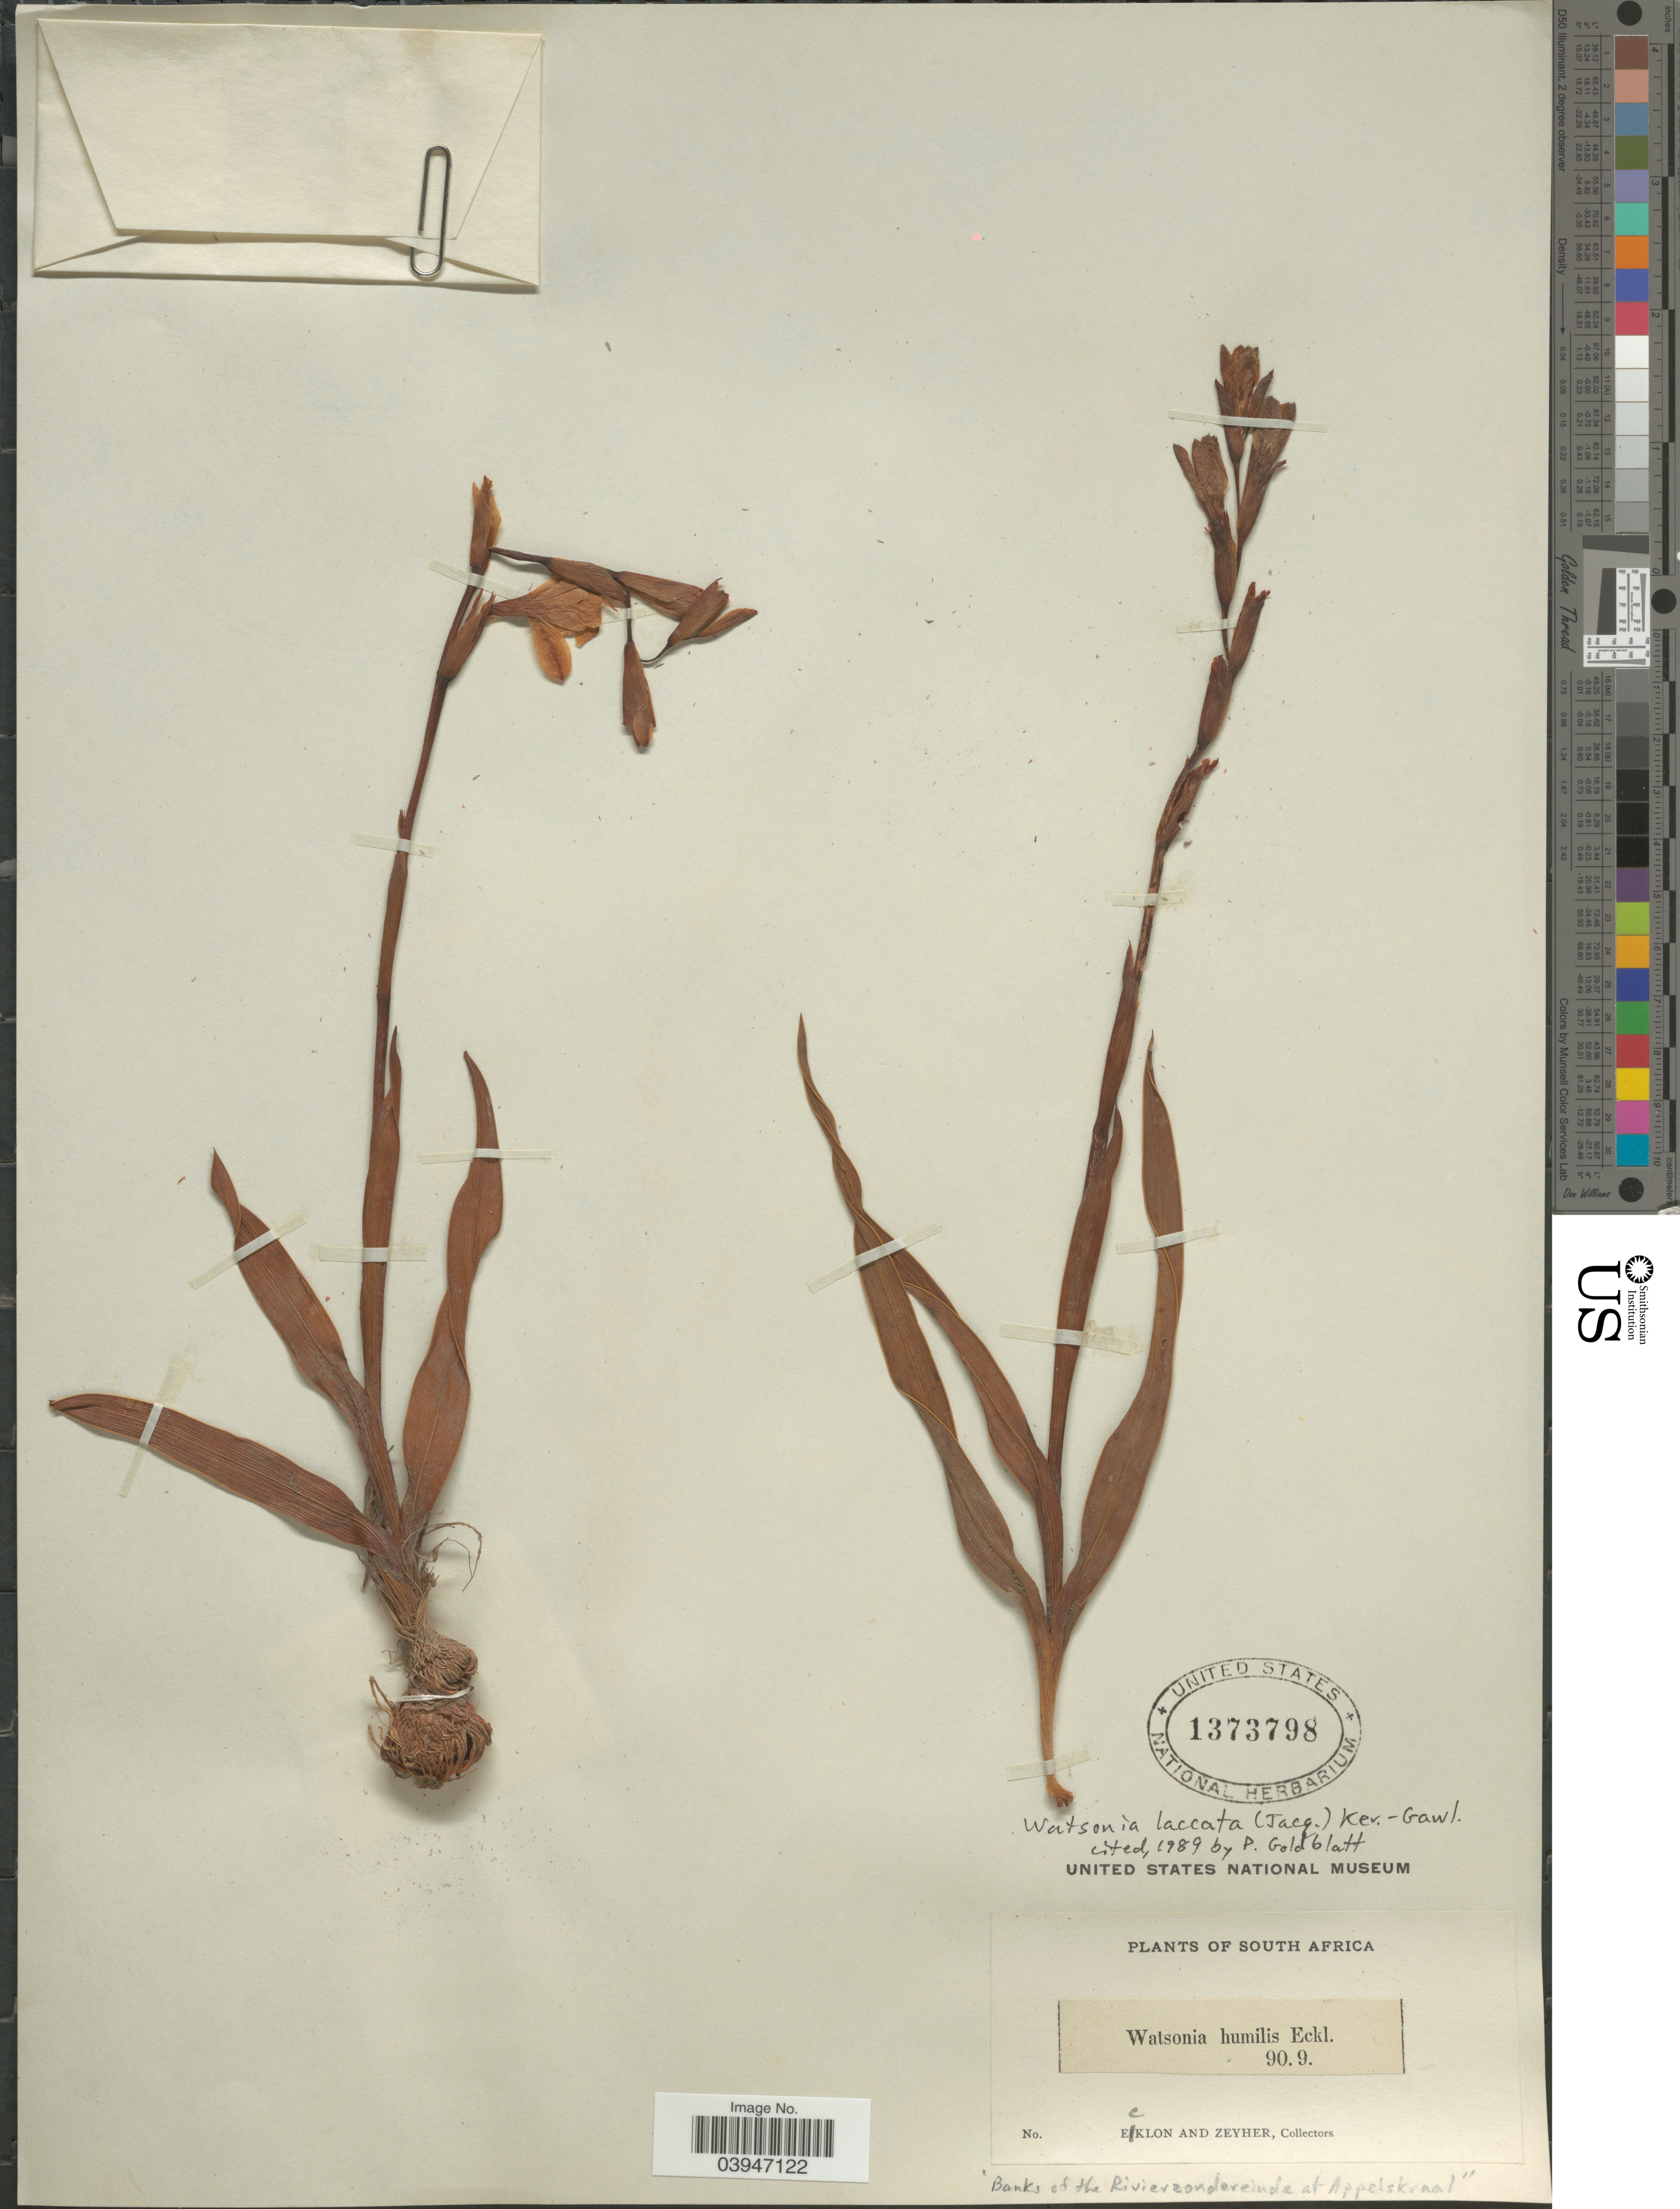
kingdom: Plantae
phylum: Tracheophyta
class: Liliopsida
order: Asparagales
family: Iridaceae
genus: Watsonia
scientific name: Watsonia laccata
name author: (Jacq.) Ker Gawl.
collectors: -. Ecklon & -. Zeyher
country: South Africa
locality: Banks of the Rivierzondereinde at Appelskraal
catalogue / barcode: US 1373798